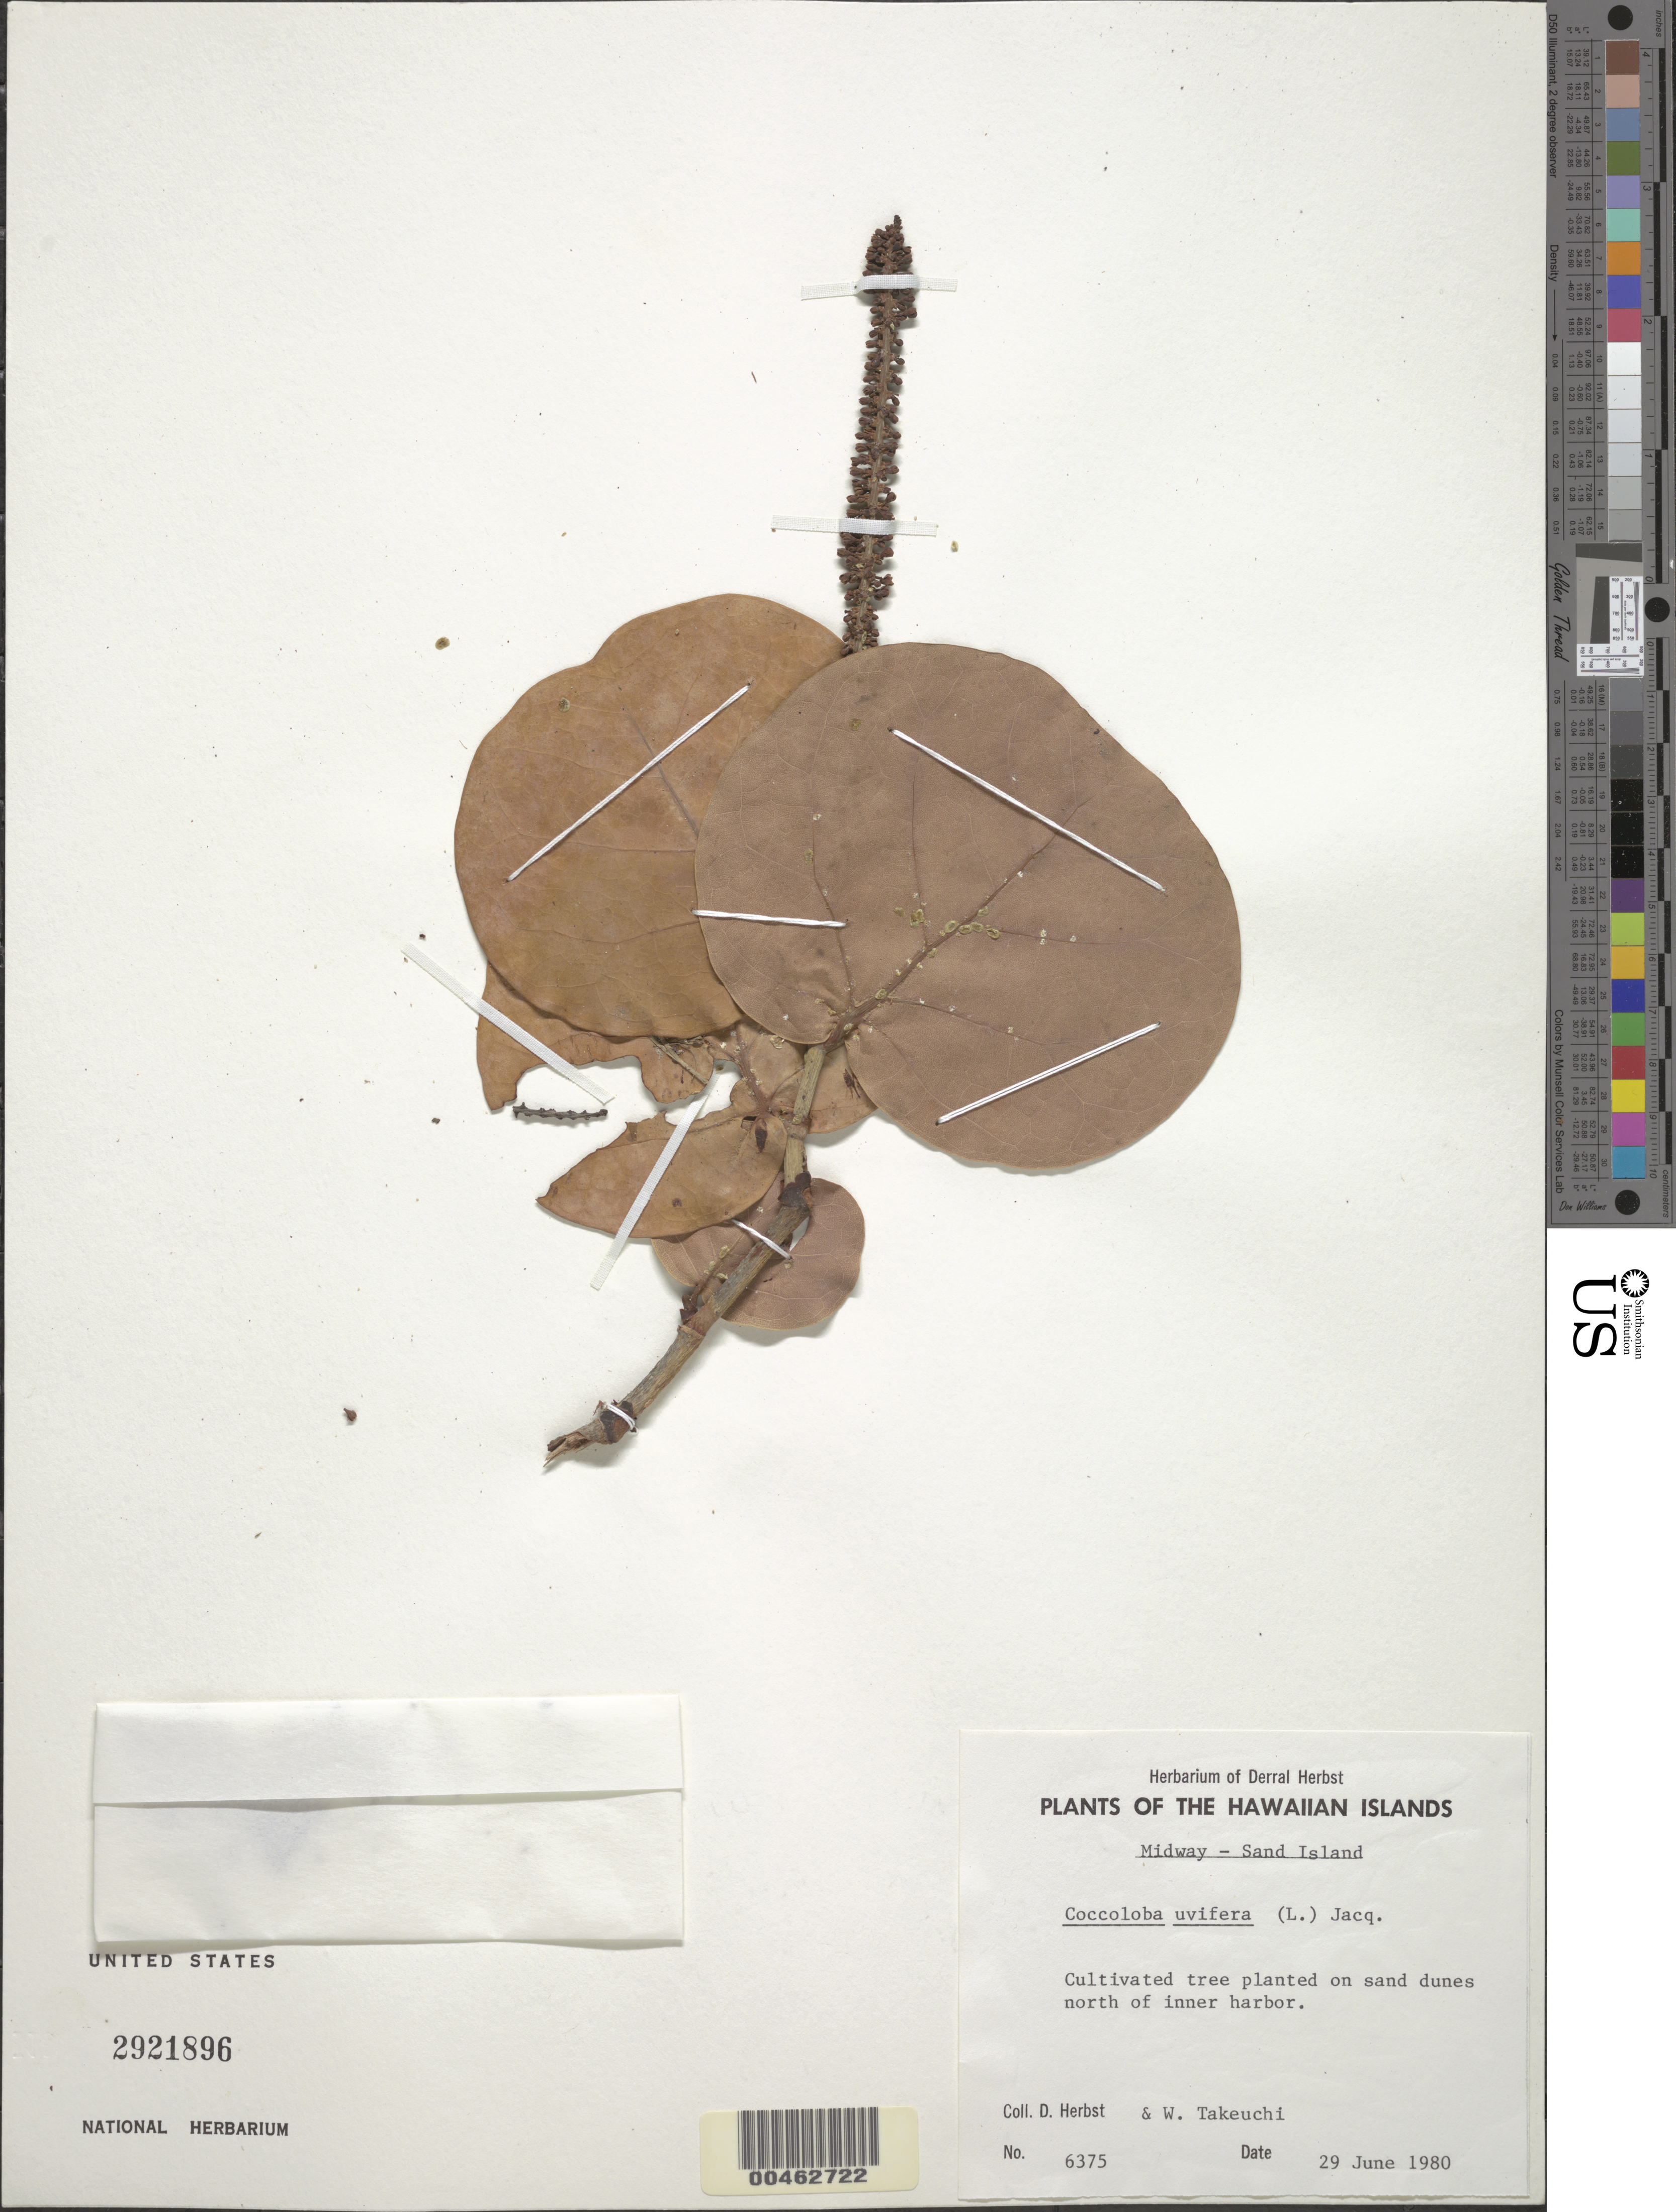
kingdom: Plantae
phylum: Tracheophyta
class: Magnoliopsida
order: Caryophyllales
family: Polygonaceae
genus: Coccoloba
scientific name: Coccoloba uvifera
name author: L.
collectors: D. R. Herbst & W. N. Takeuchi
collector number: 6375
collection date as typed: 29 Jun 1980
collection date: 1980-06-29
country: U.S. Administered Pacific Islands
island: Midway Atoll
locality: N of inner harbor, Sand Islet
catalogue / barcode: US 2921896